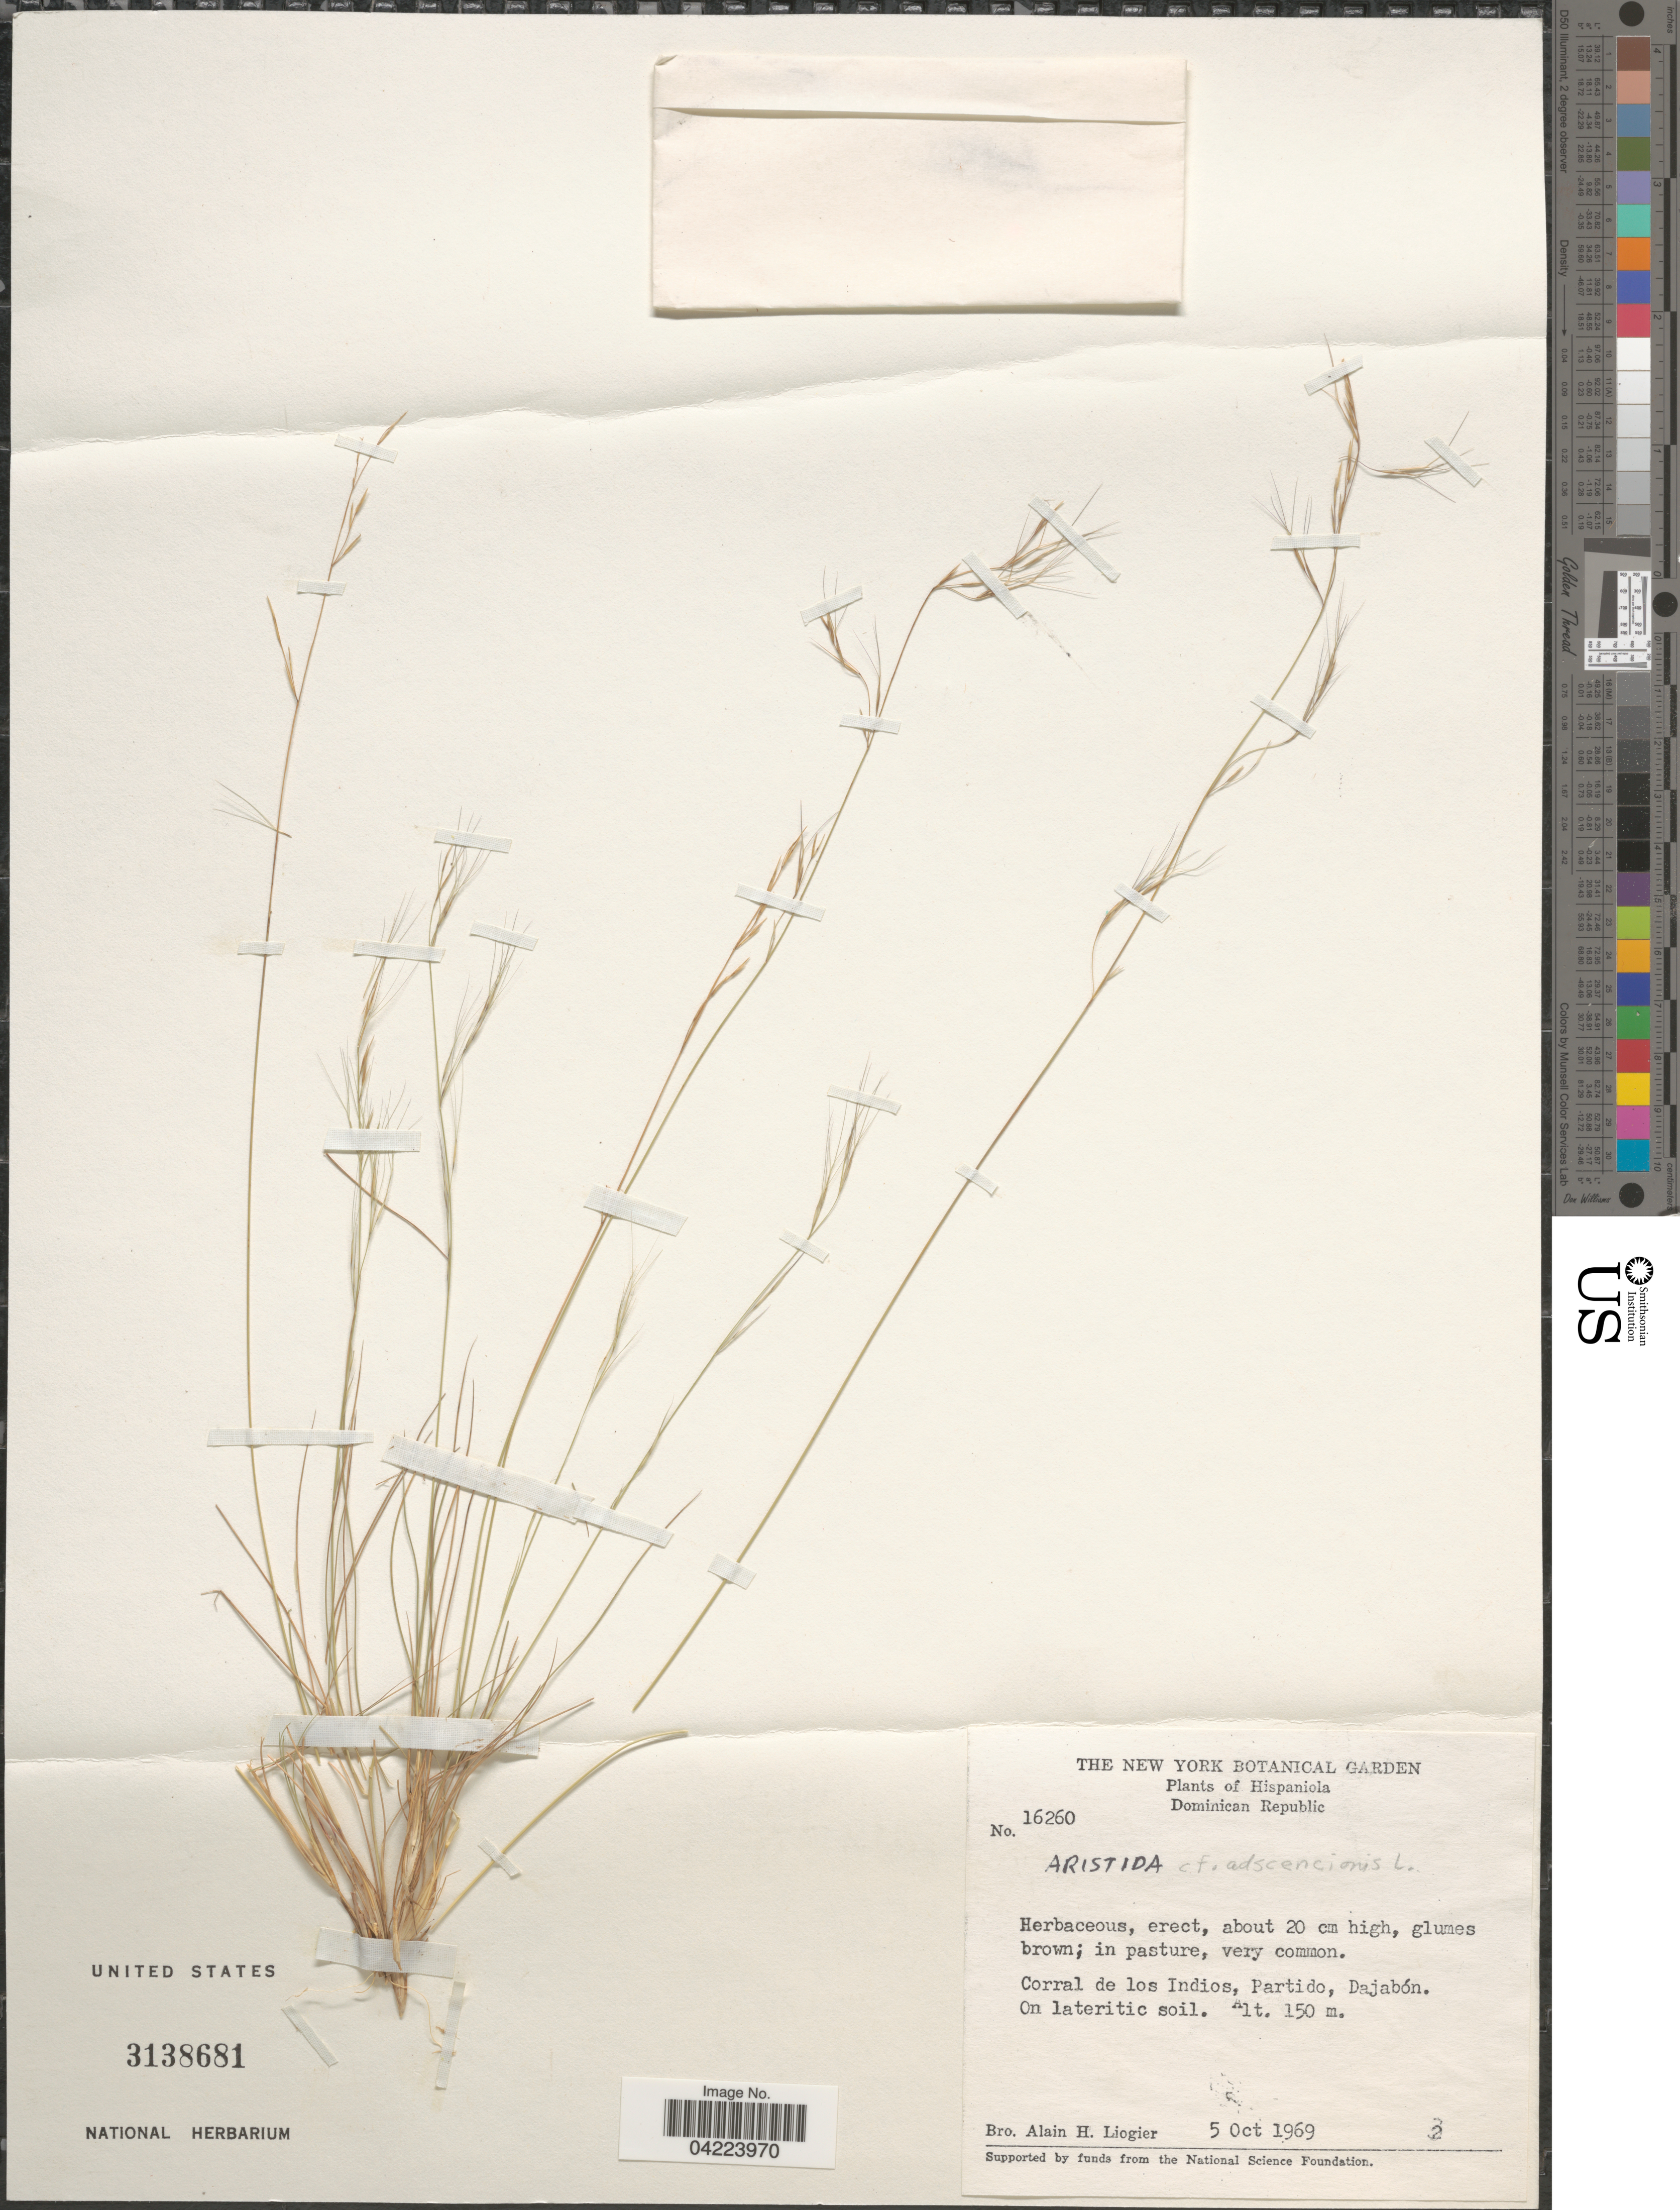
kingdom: Plantae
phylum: Tracheophyta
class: Liliopsida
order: Poales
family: Poaceae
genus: Aristida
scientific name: Aristida adscensionis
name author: L.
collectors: A. H. Liogier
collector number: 16260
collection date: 1969-10-05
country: Dominican Republic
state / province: Dajabón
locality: Hispaniola. Corral de los Indios, Partido. On lateritic soil.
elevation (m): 150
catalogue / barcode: US 3138681